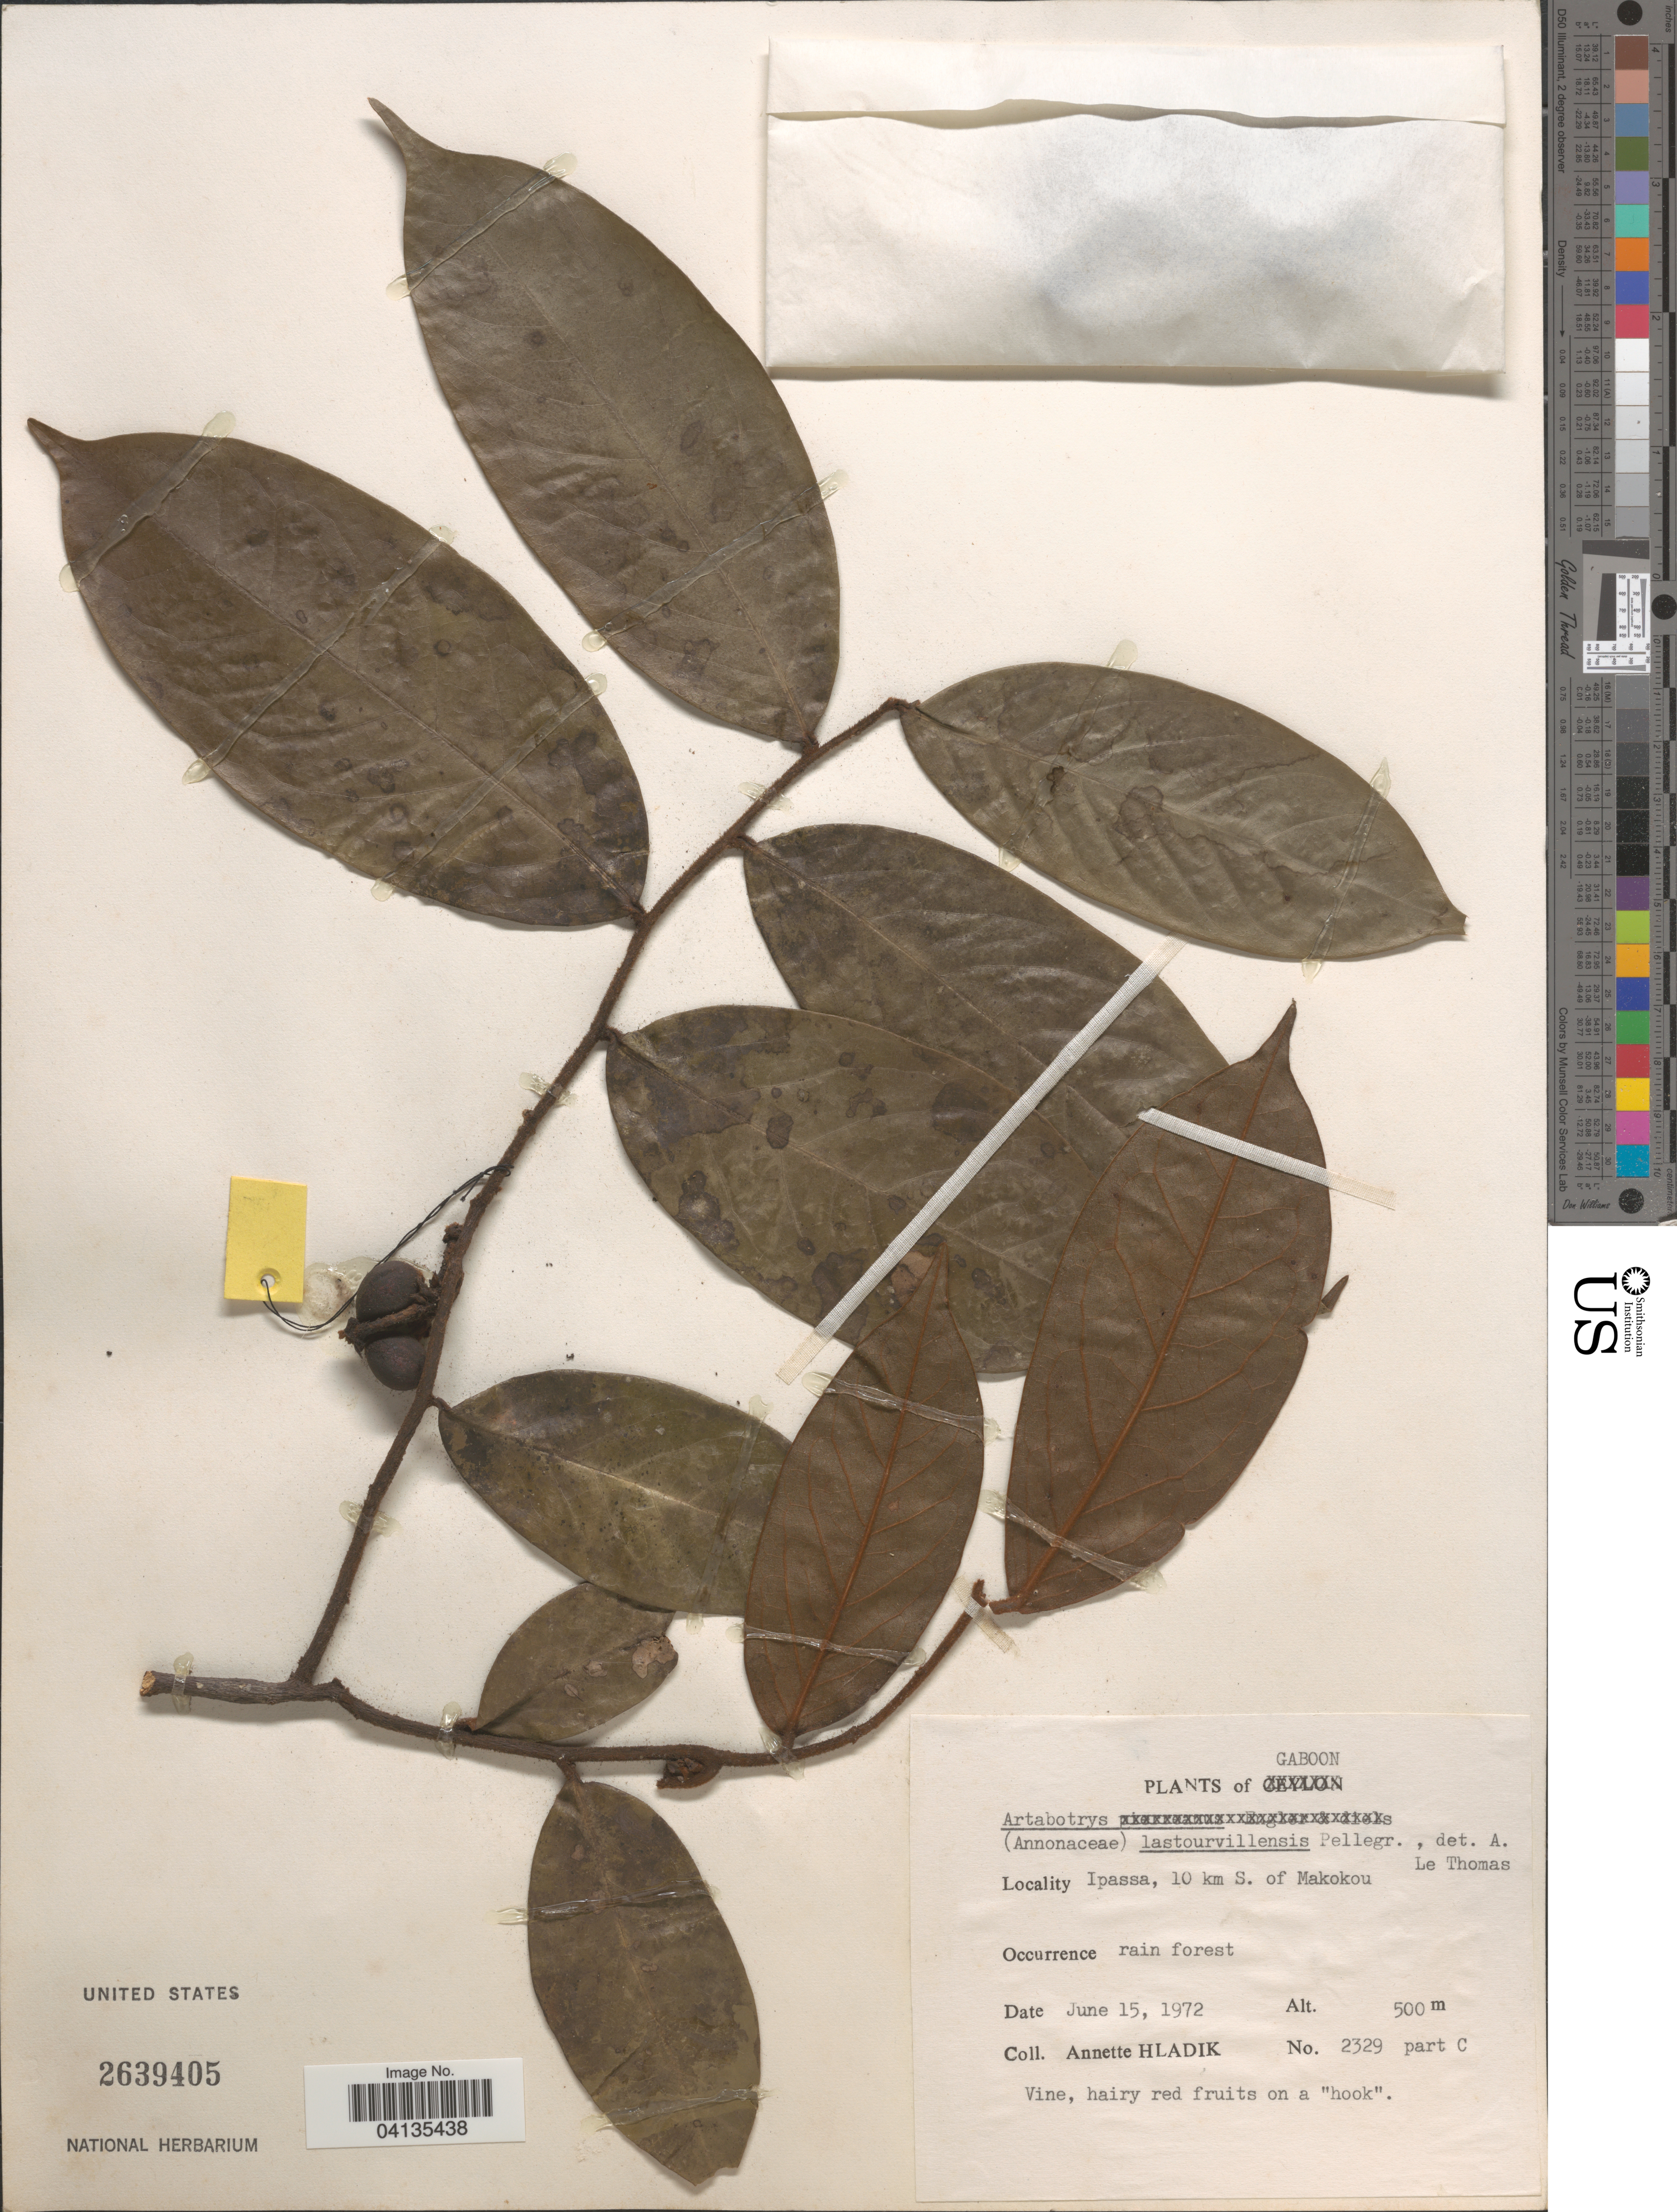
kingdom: Plantae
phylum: Tracheophyta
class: Magnoliopsida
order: Magnoliales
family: Annonaceae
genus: Artabotrys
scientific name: Artabotrys lastoursvillensis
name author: Pellegr.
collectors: A. Hladik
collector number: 2329 part C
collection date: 1972-06-15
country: Gabon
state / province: Ogooué-Ivindo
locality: Gaboon. Ipassa, 10 km S. of Makokou.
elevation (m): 500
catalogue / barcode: US 2639405